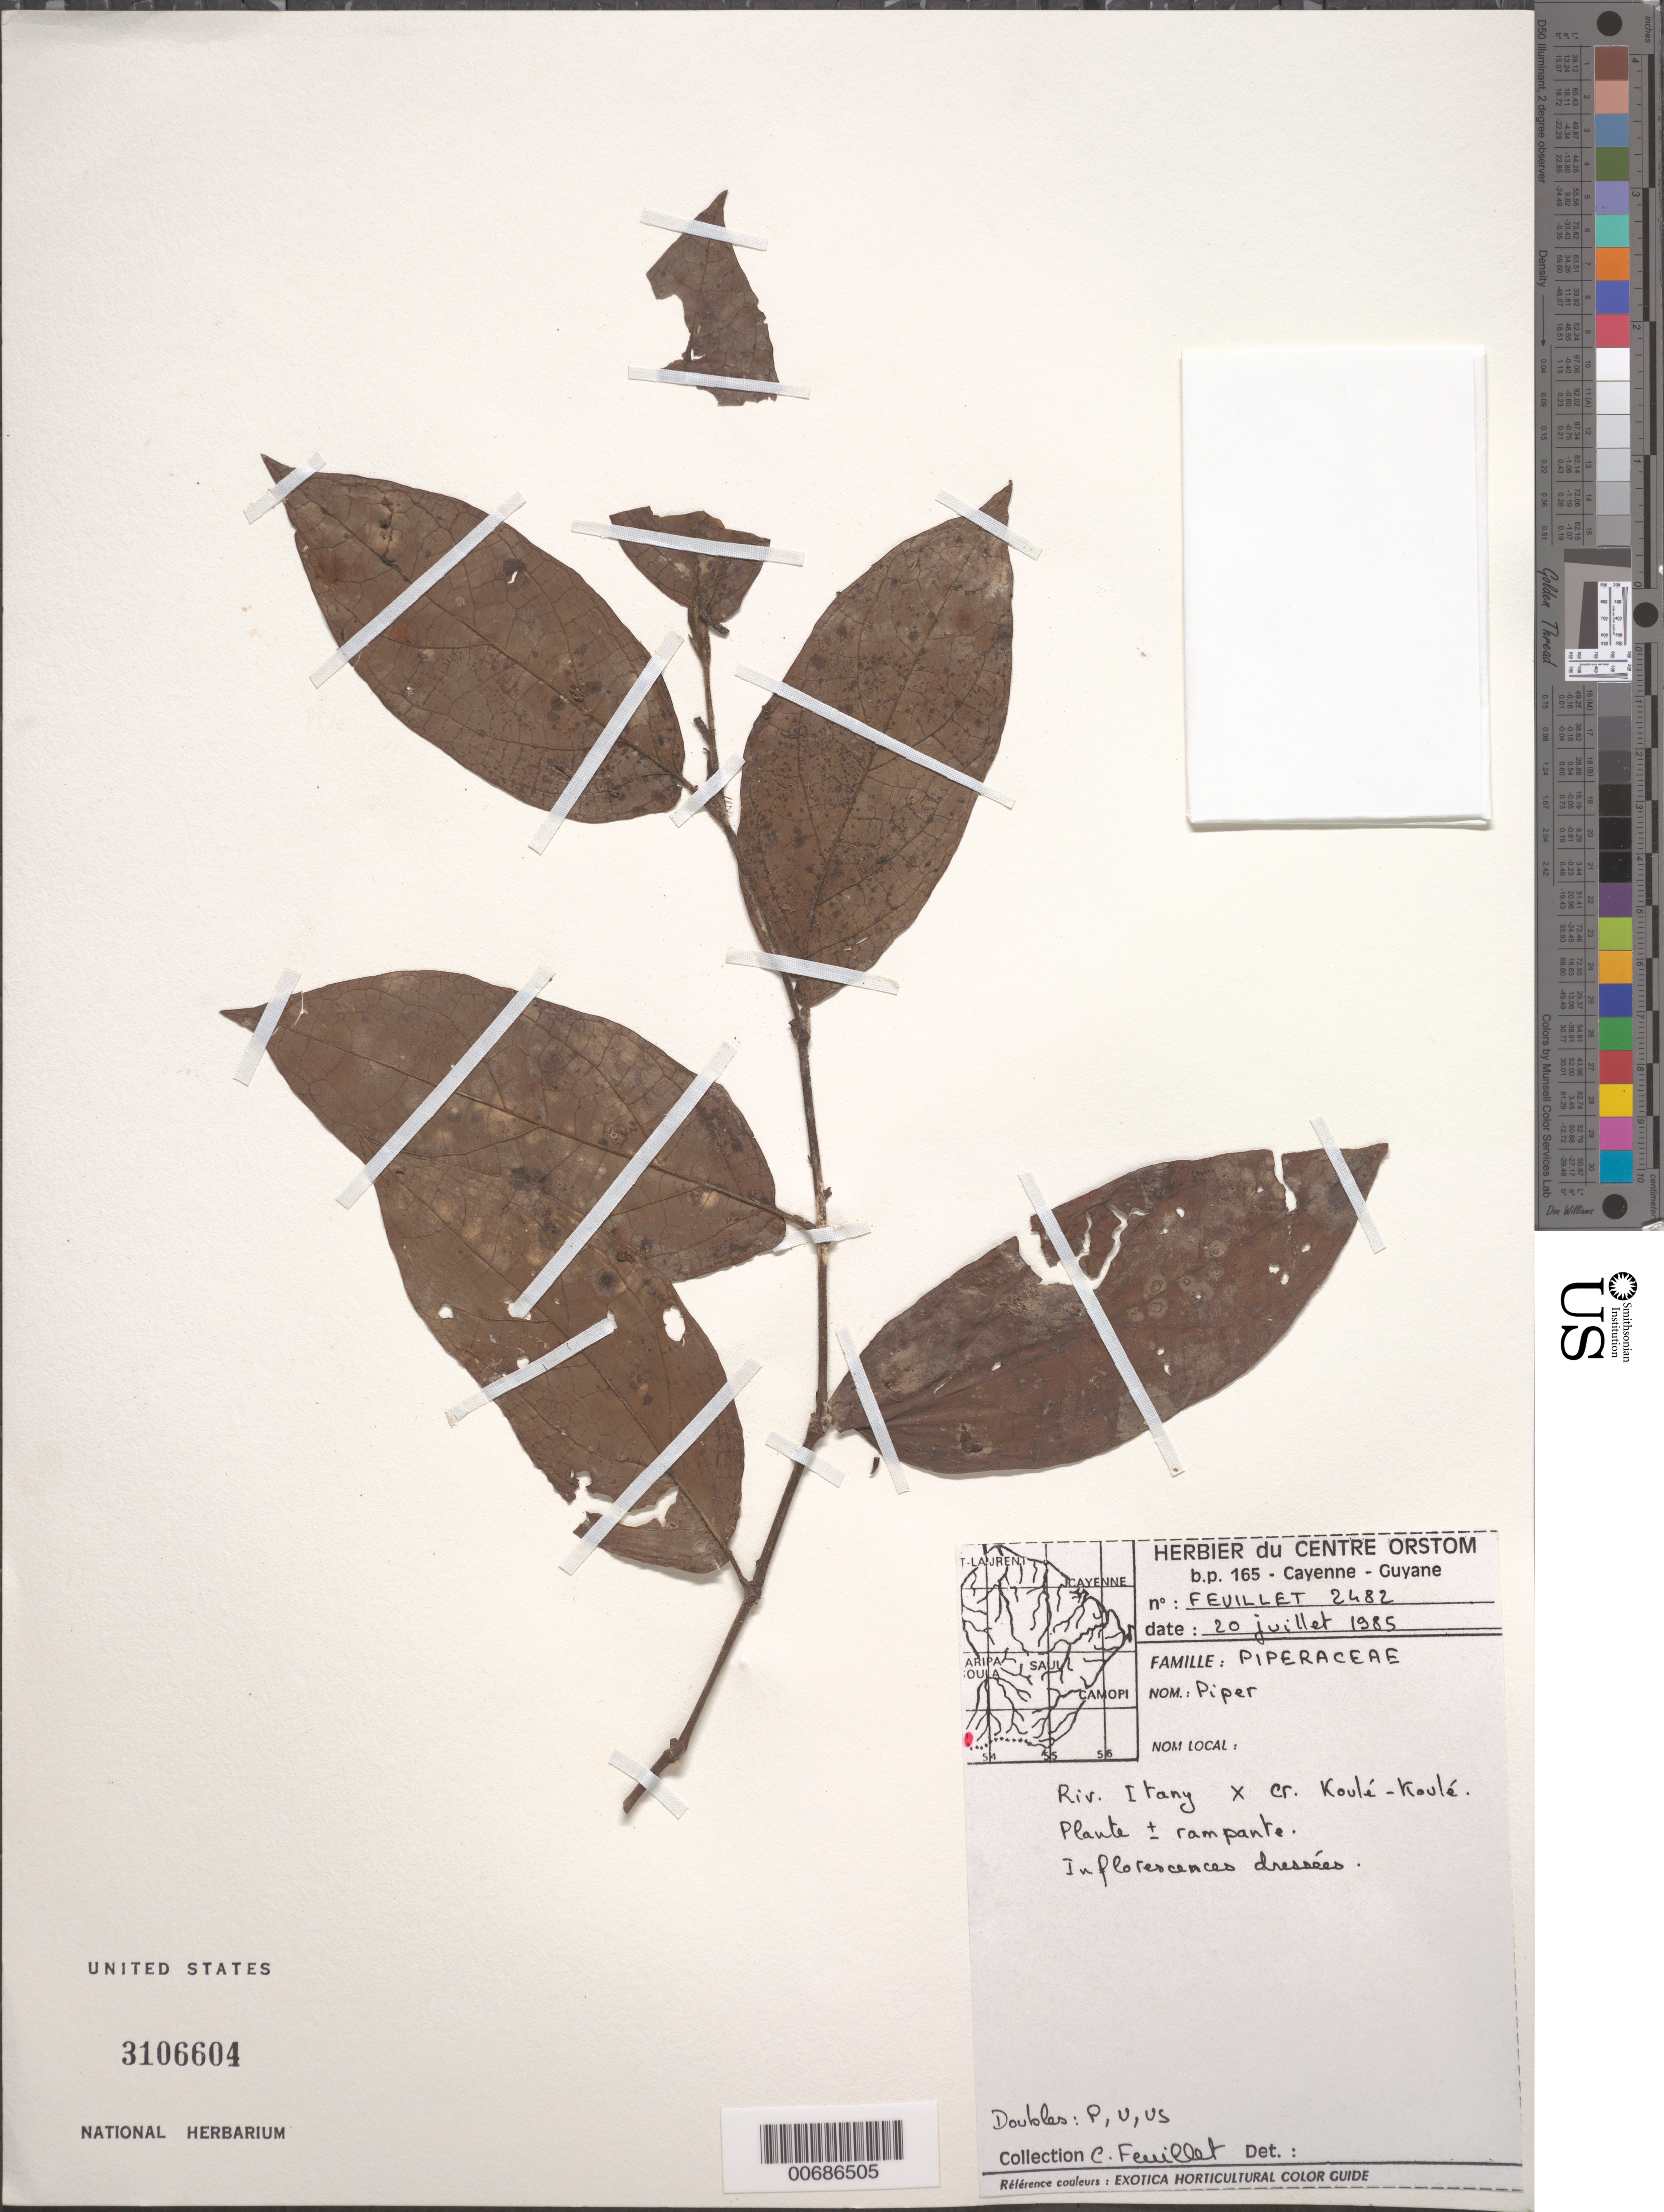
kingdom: Plantae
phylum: Tracheophyta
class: Magnoliopsida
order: Piperales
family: Piperaceae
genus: Piper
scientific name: Piper sp.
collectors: C. Feuillet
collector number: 2482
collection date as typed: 20-Jul-85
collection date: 1985-07-20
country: French Guiana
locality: Rivière Itany, confluent avec de la crique Koulé-Koulé, Monts Tumuc-Humac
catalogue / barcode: US 3106604